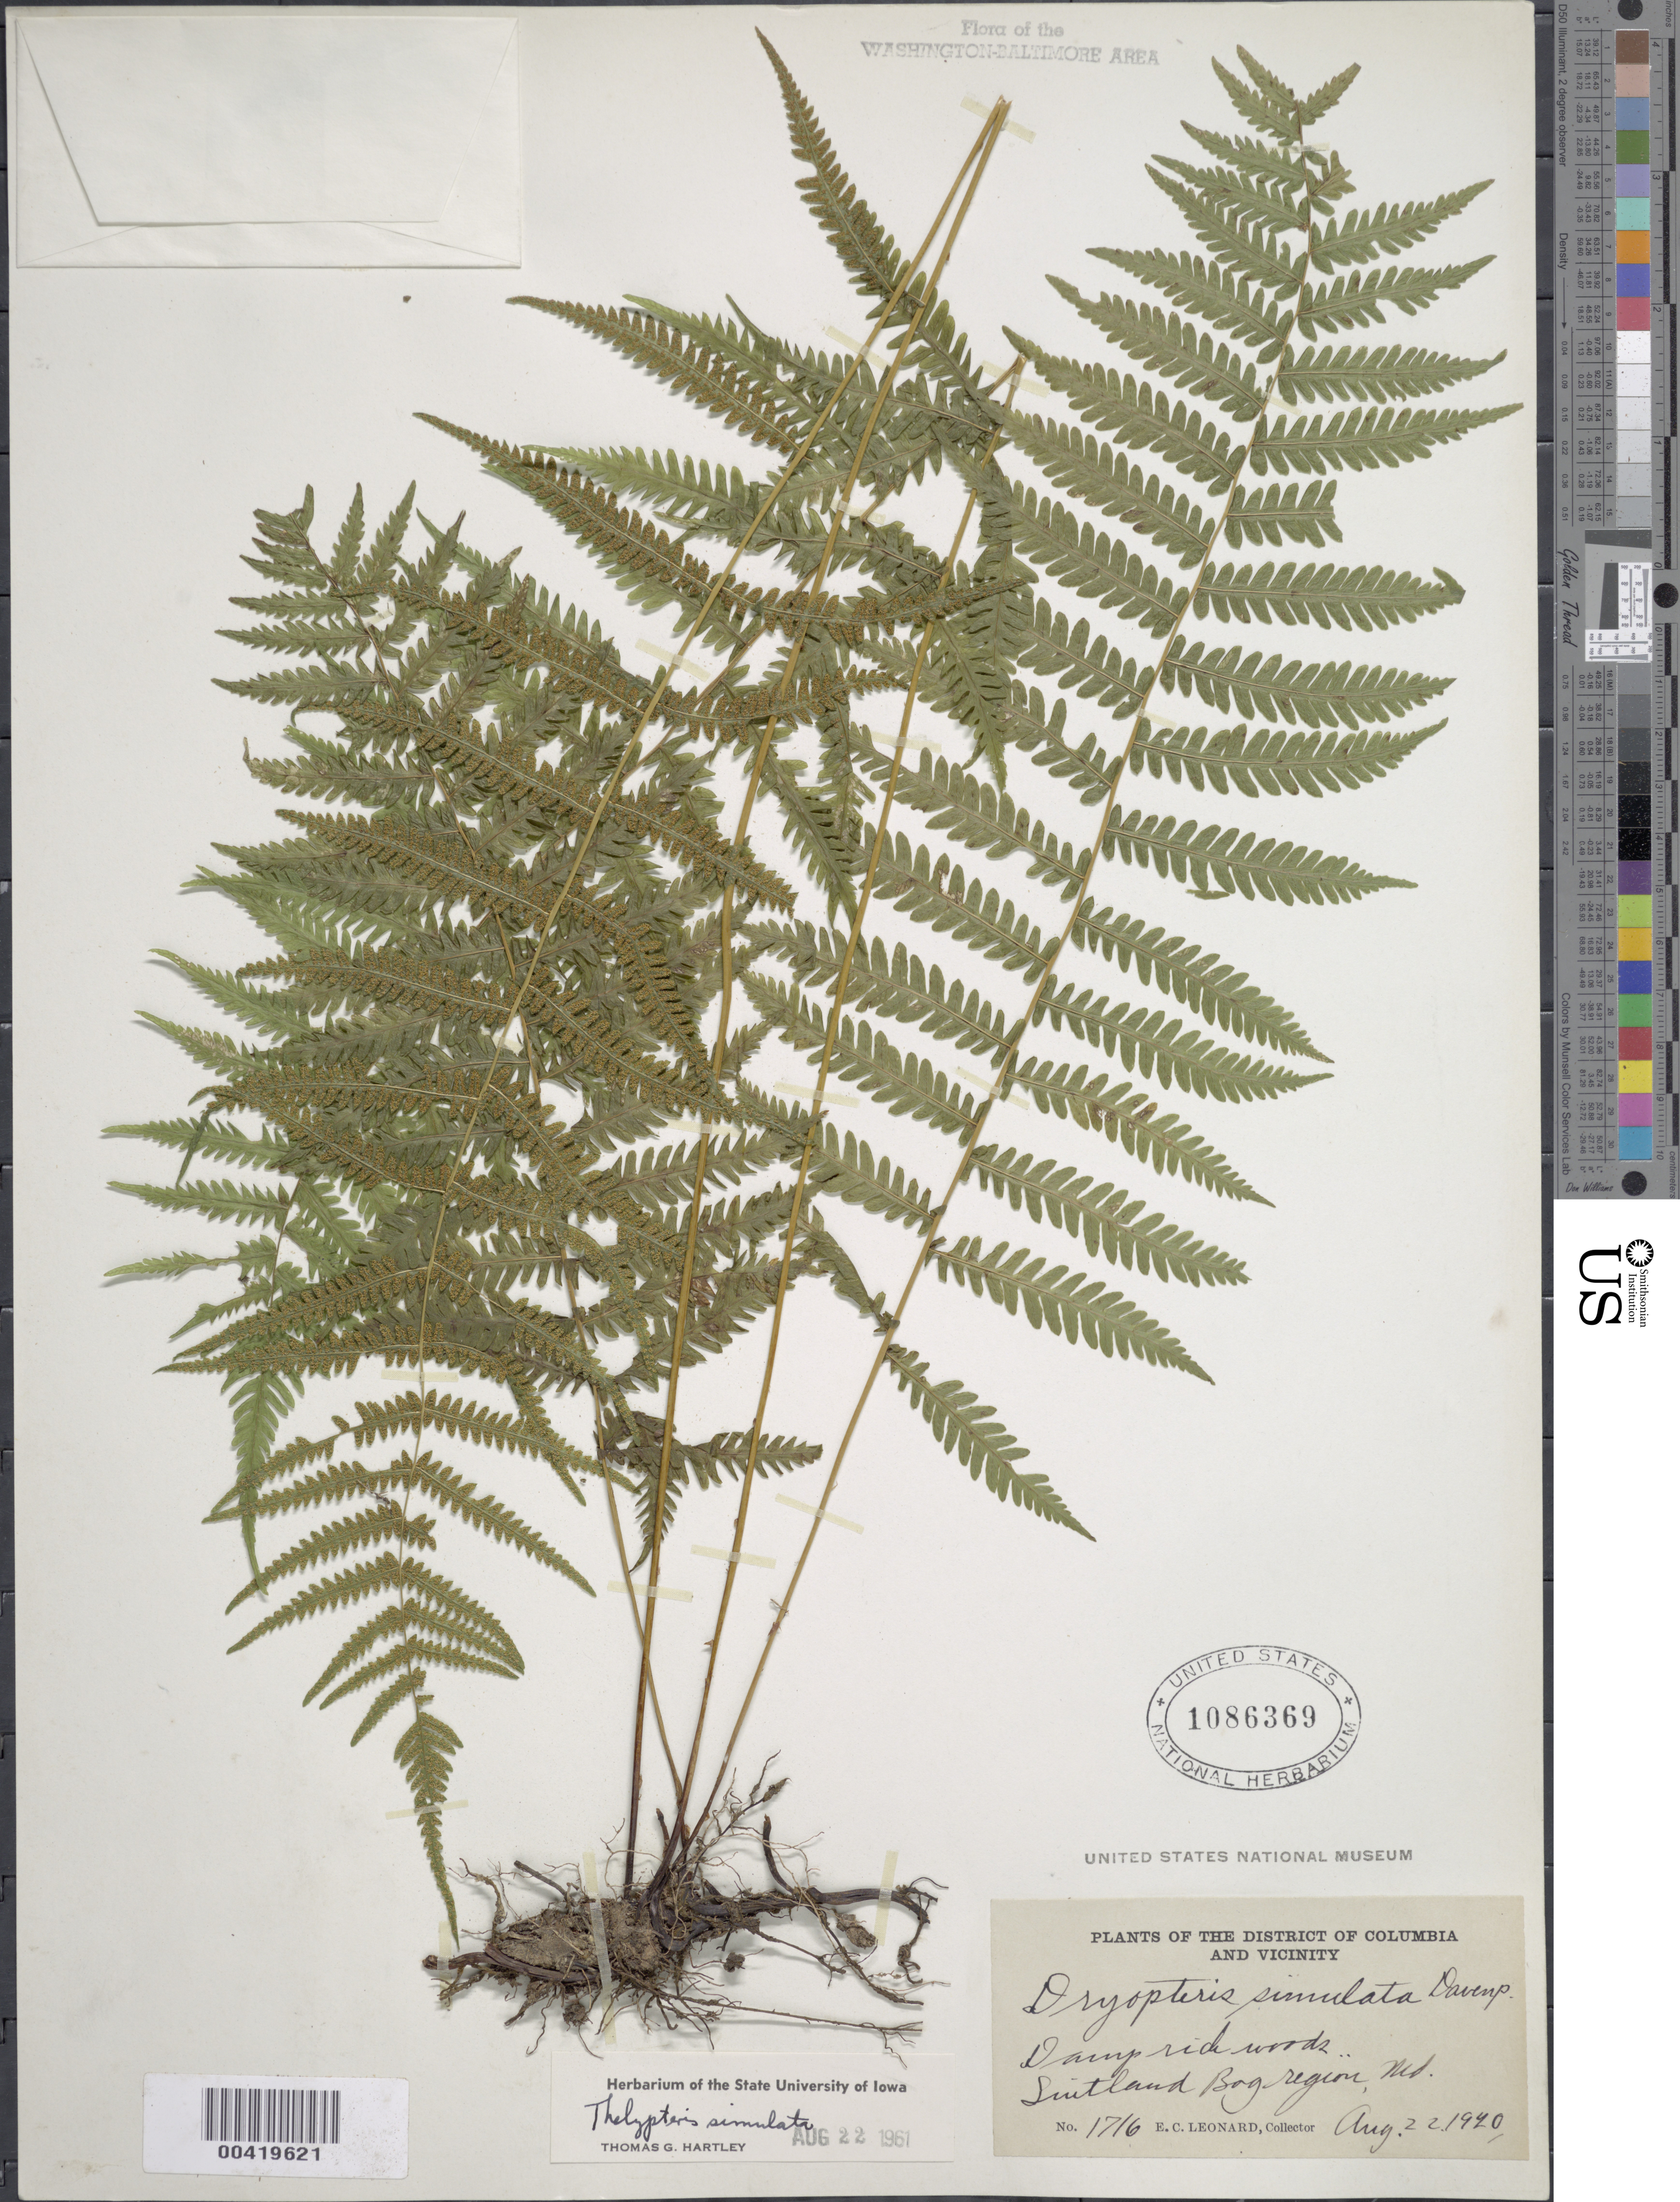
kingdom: Plantae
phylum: Tracheophyta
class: Polypodiopsida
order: Polypodiales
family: Thelypteridaceae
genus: Parathelypteris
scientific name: Parathelypteris simulata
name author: (Davenp.) Holttum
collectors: E. C. Leonard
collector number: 1716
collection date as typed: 22 Aug 1920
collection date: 1920-08-22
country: United States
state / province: Maryland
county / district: Prince George's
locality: Near Suitland Bog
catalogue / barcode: US 1086369